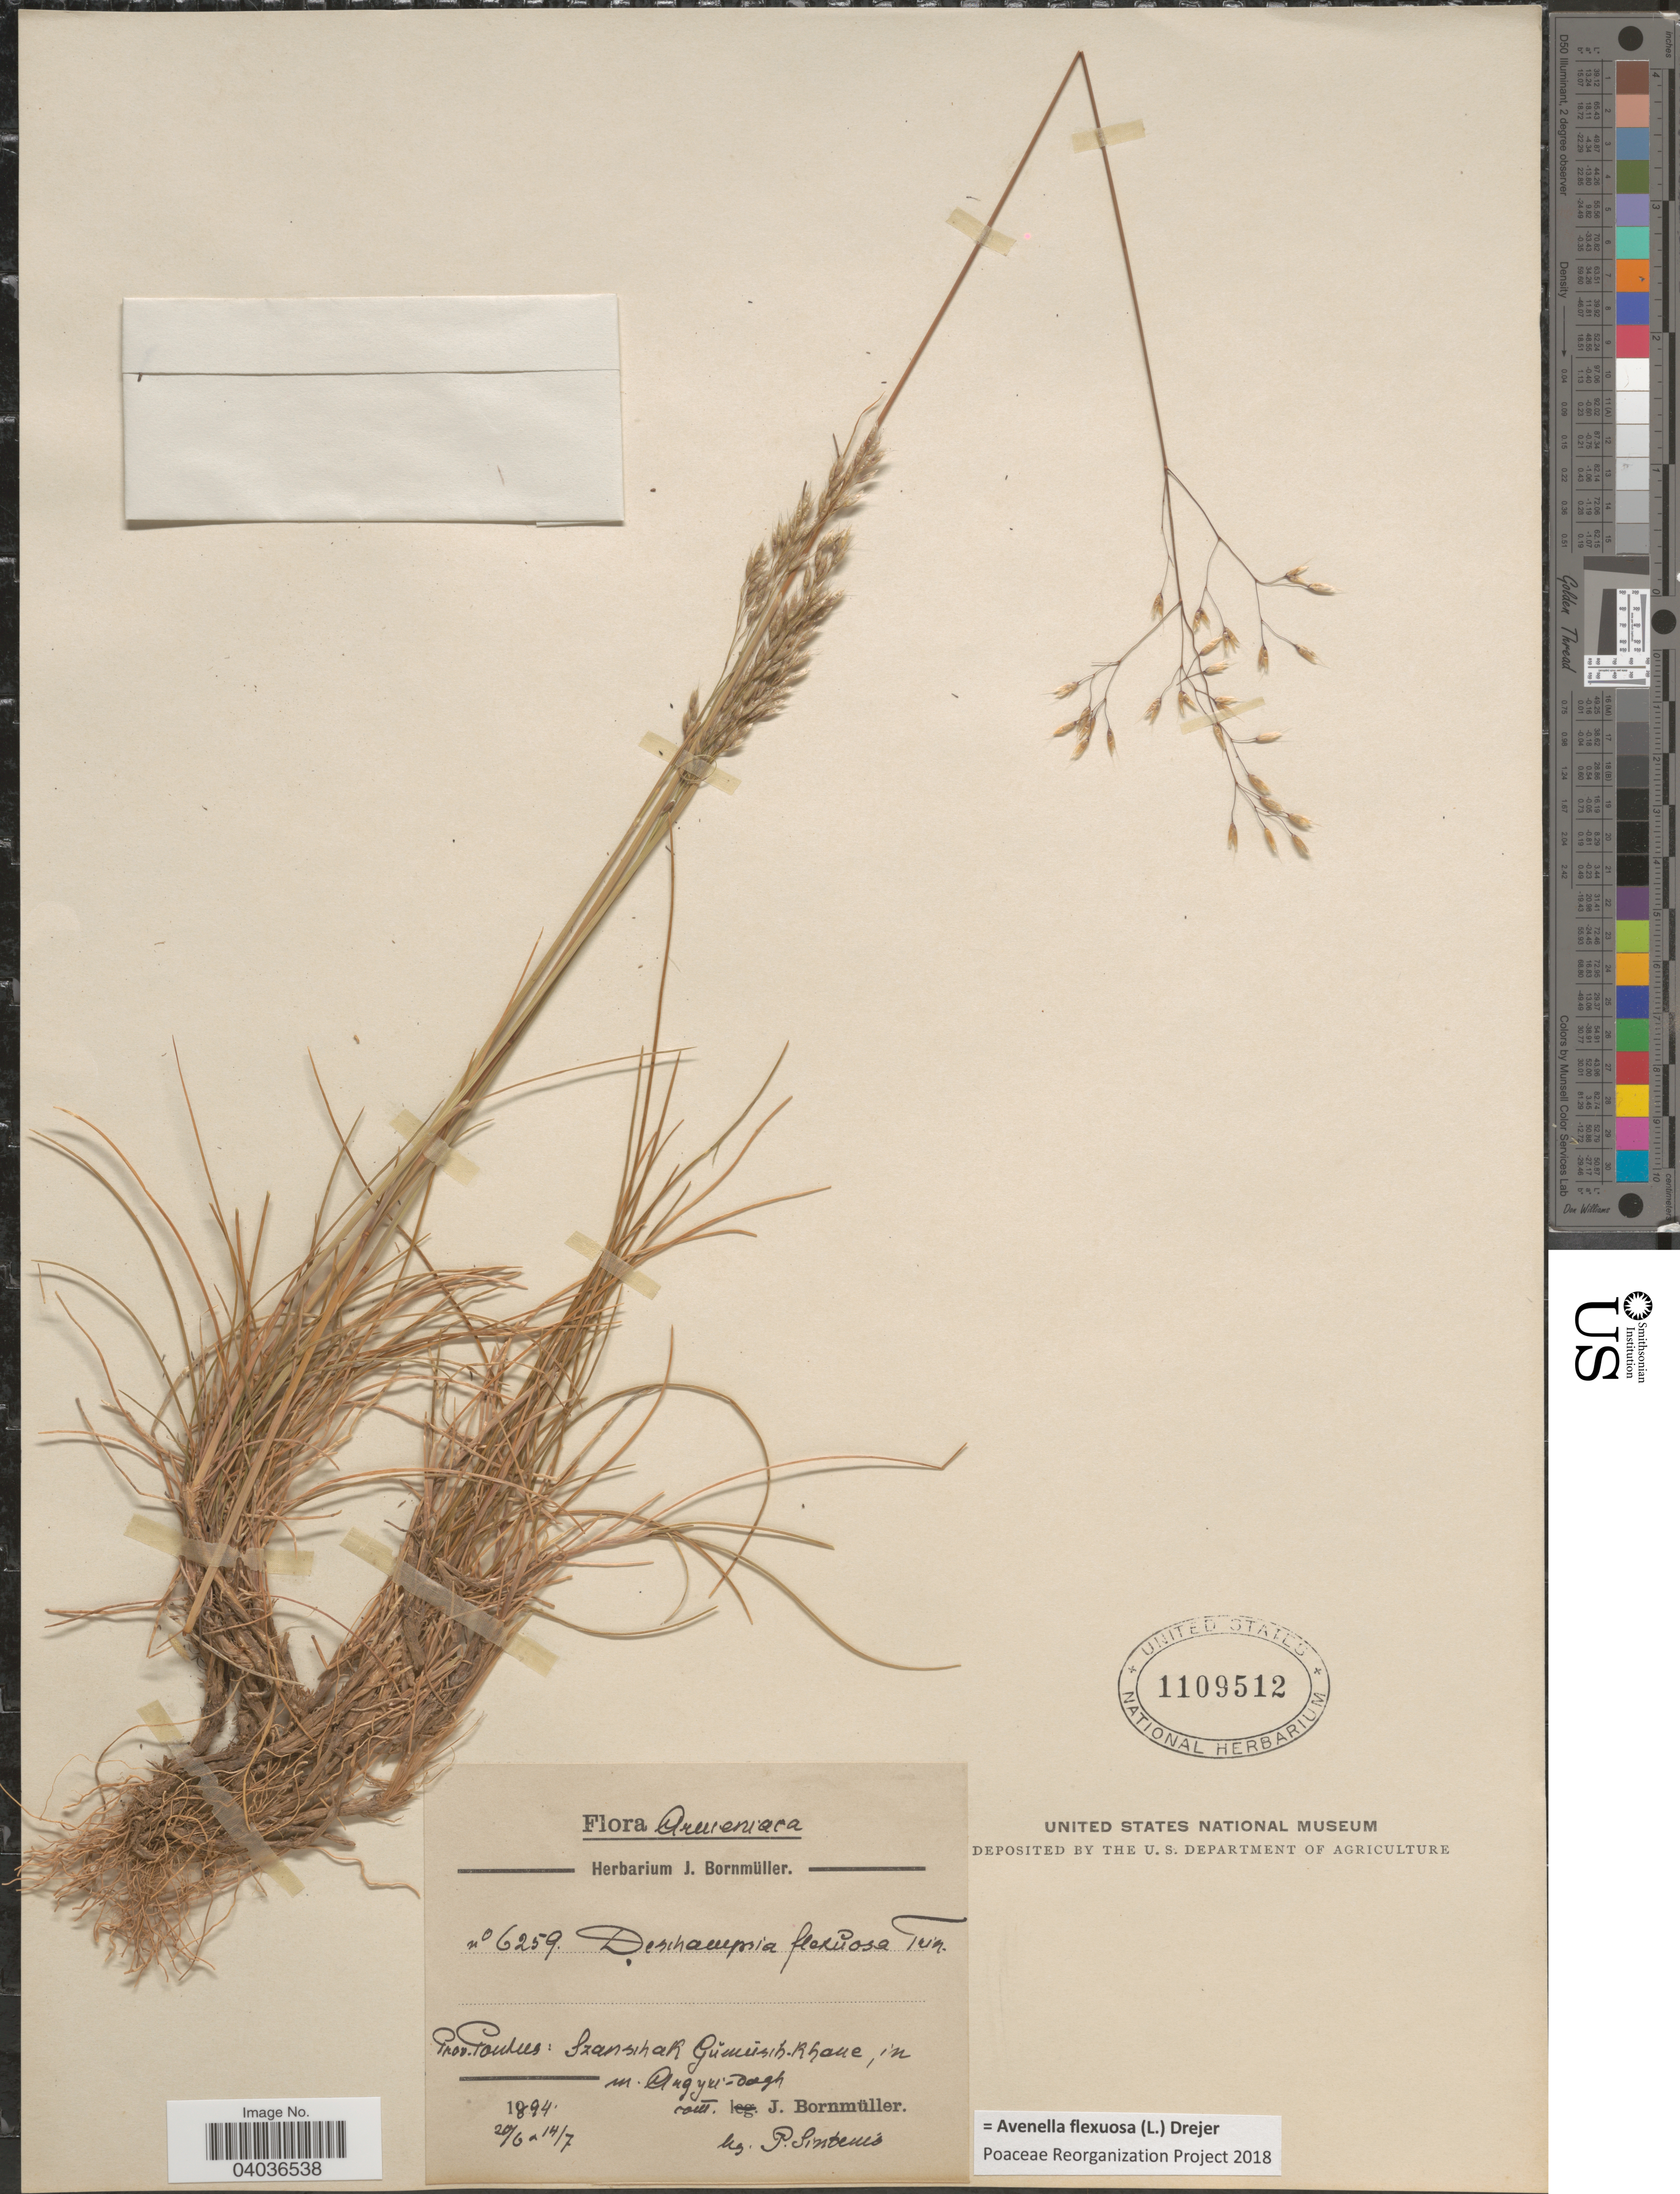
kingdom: Plantae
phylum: Tracheophyta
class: Liliopsida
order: Poales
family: Poaceae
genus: Avenella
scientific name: Avenella flexuosa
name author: (L.) Drejer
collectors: P. Sintenis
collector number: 6259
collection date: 1894-06-20/1894-07-14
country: Armenia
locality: Armeniaca. Prov. Pontus: Szansihak Gŭmŭsch-Khane, in m. Angyri-Dagh. [interpreted]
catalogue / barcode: US 1109512